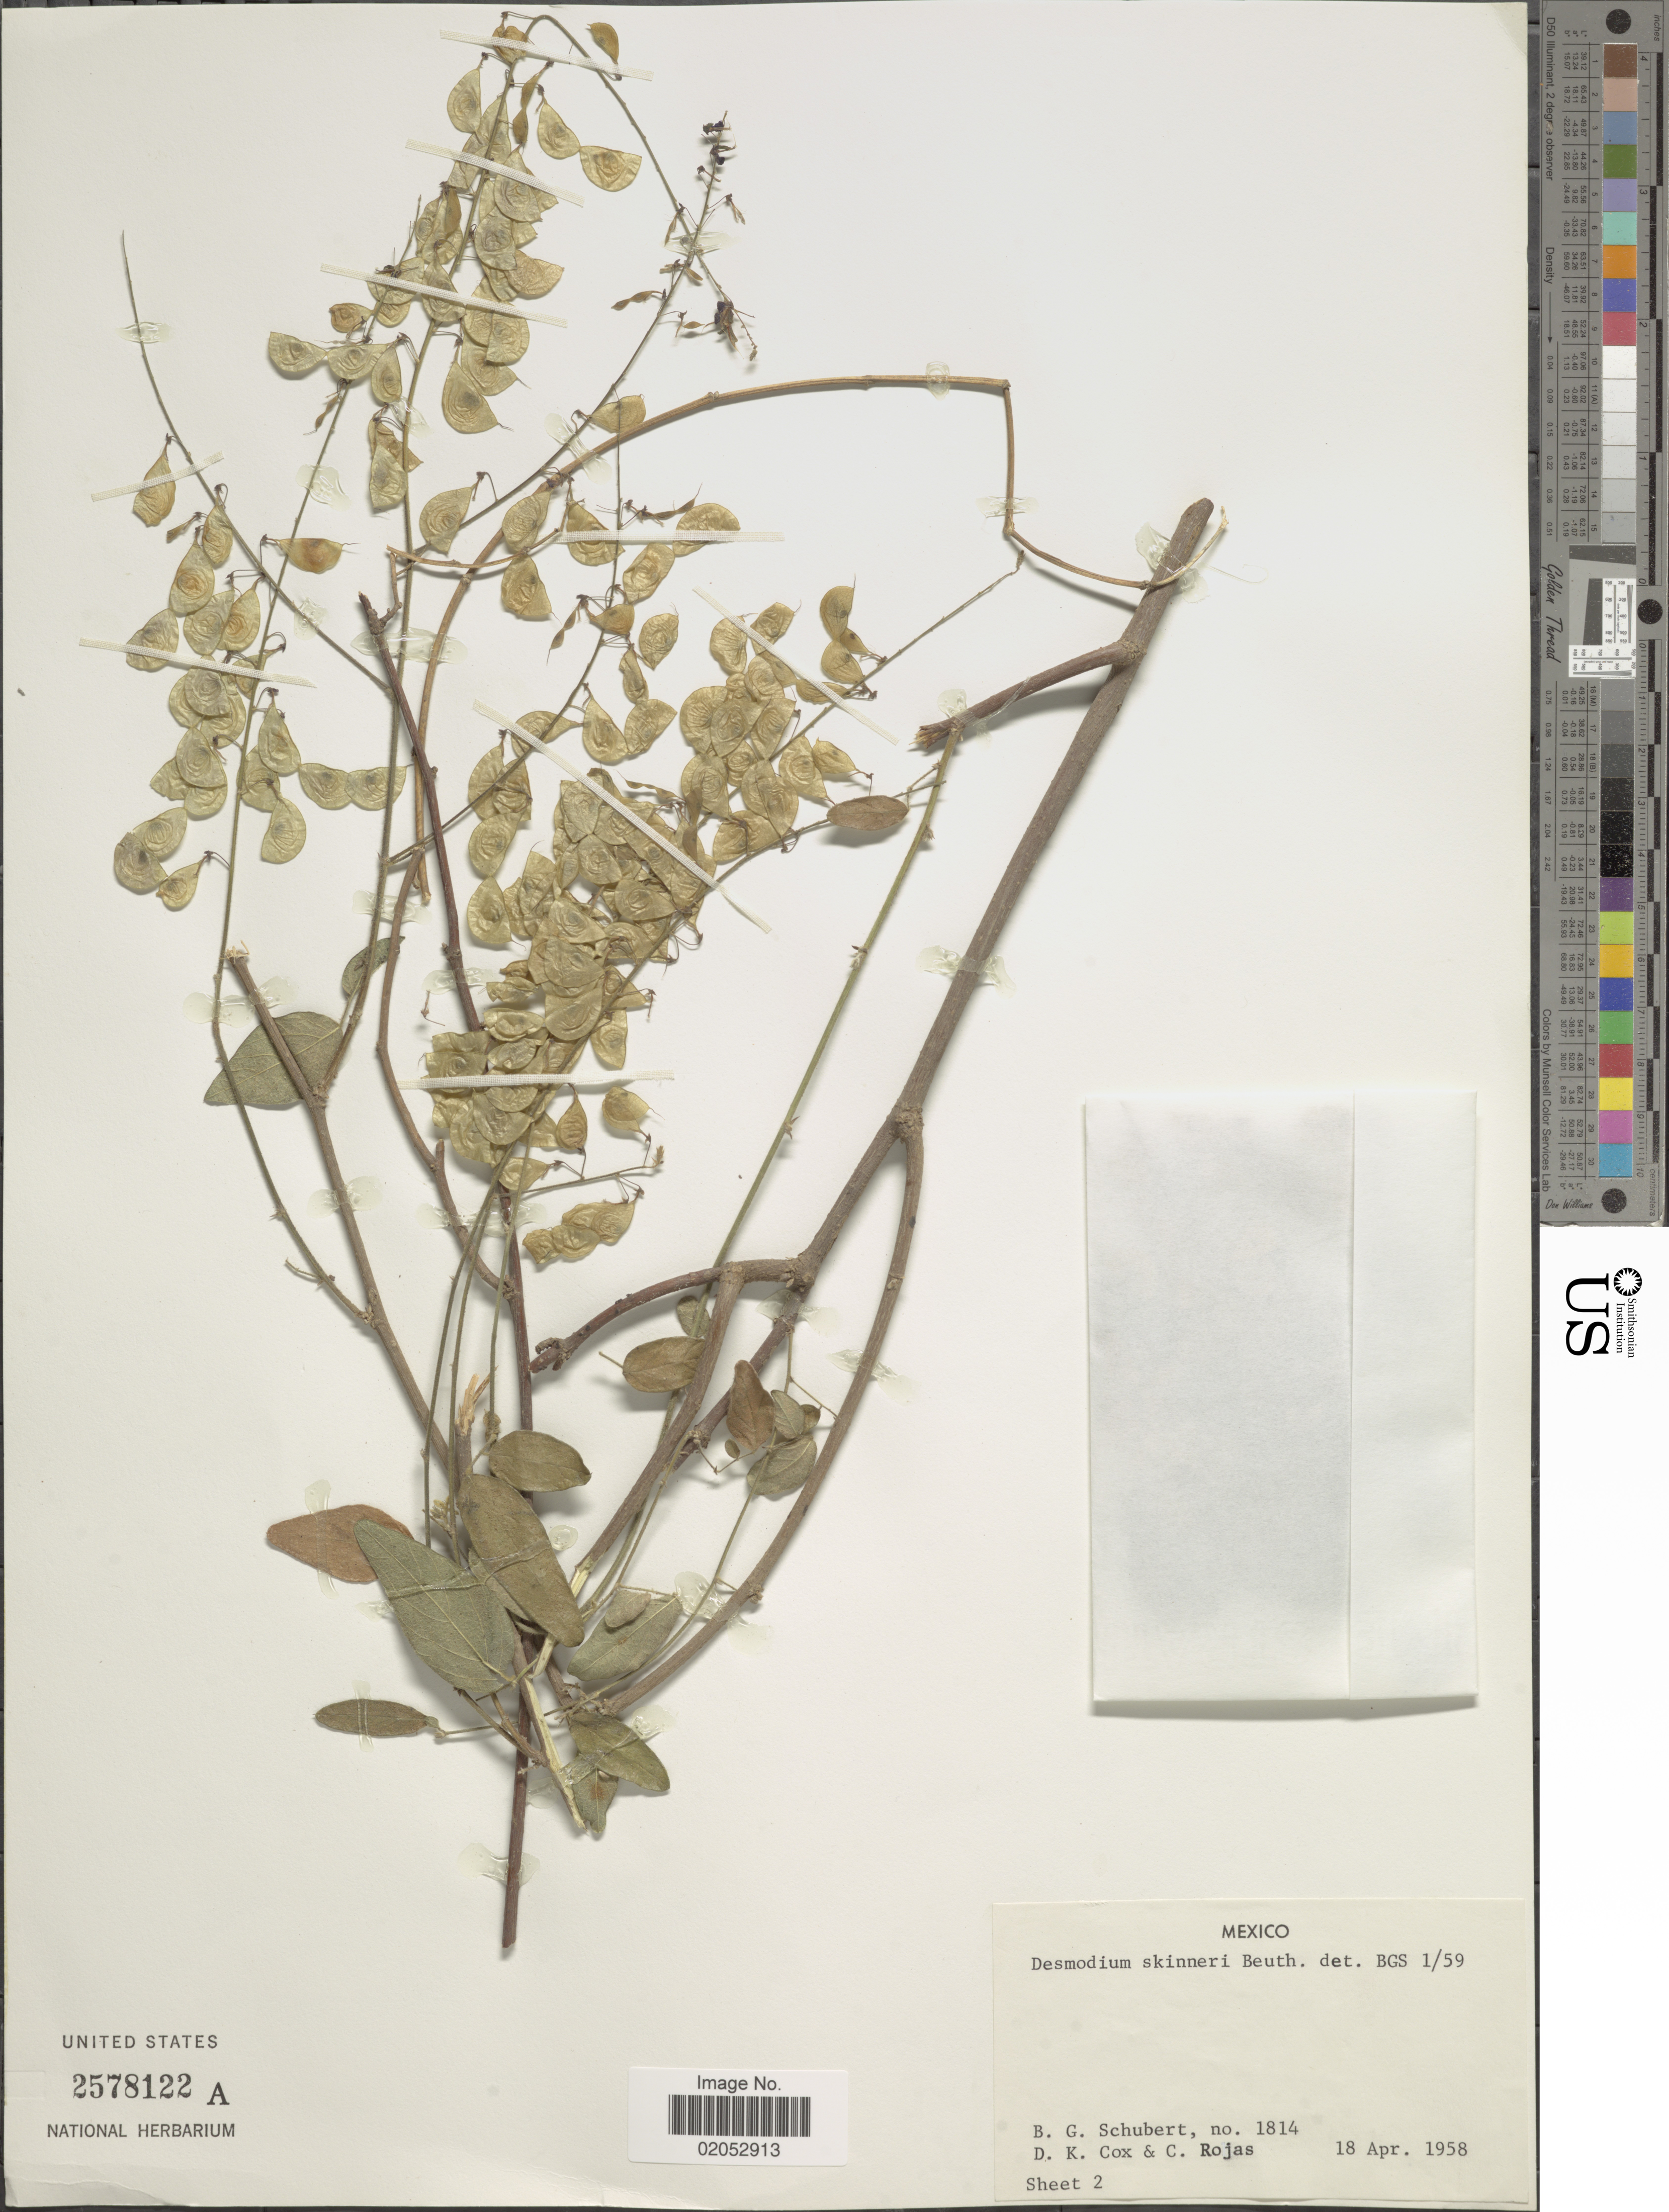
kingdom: Plantae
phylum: Tracheophyta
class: Magnoliopsida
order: Fabales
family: Fabaceae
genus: Desmodium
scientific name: Desmodium skinneri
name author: Benth. ex Hemsl.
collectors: B. Schubert, D. Cox & C. Rojas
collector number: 1814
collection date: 1958-04-18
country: Mexico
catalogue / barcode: US 2578122A